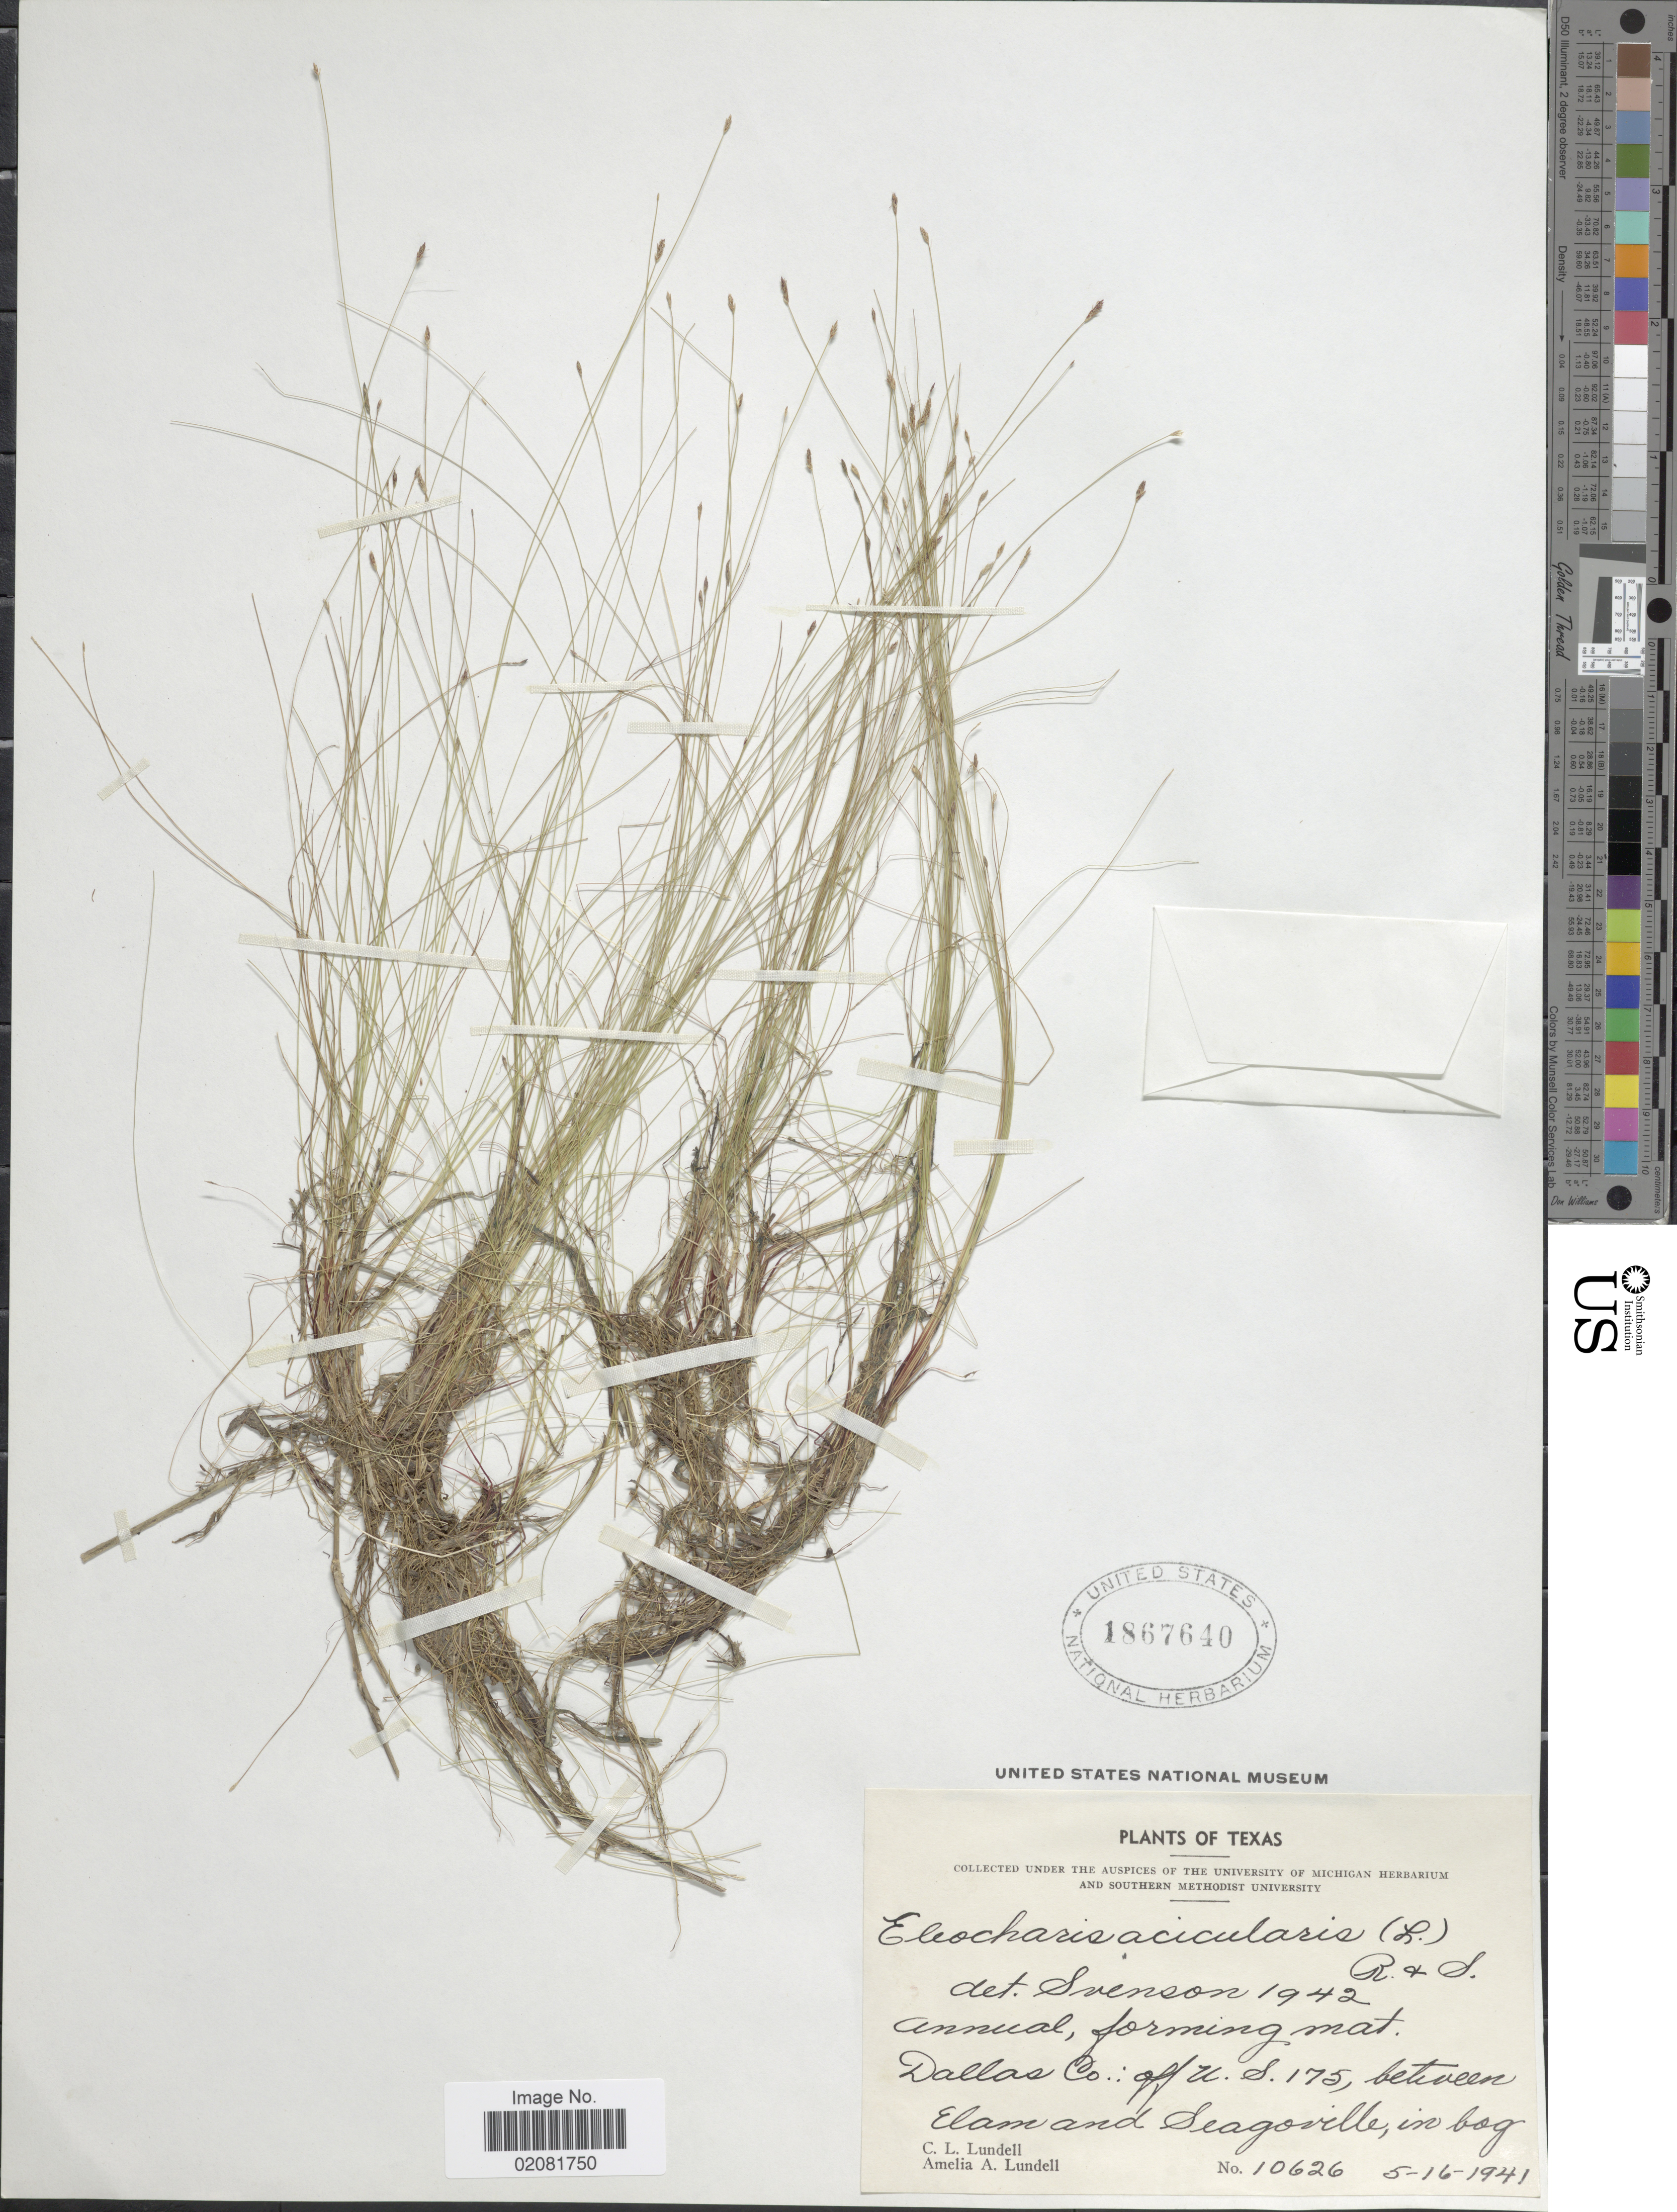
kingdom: Plantae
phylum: Tracheophyta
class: Liliopsida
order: Poales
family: Cyperaceae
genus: Eleocharis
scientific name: Eleocharis acicularis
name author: (L.) Roem. & Schult.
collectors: C. L. Lundell & A. A. Lundell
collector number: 10626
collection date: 1941-05-16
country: United States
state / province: Texas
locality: Dallas Co.: off U.S. 175, between Elam and Seagoville, in bog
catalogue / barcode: US 1867640